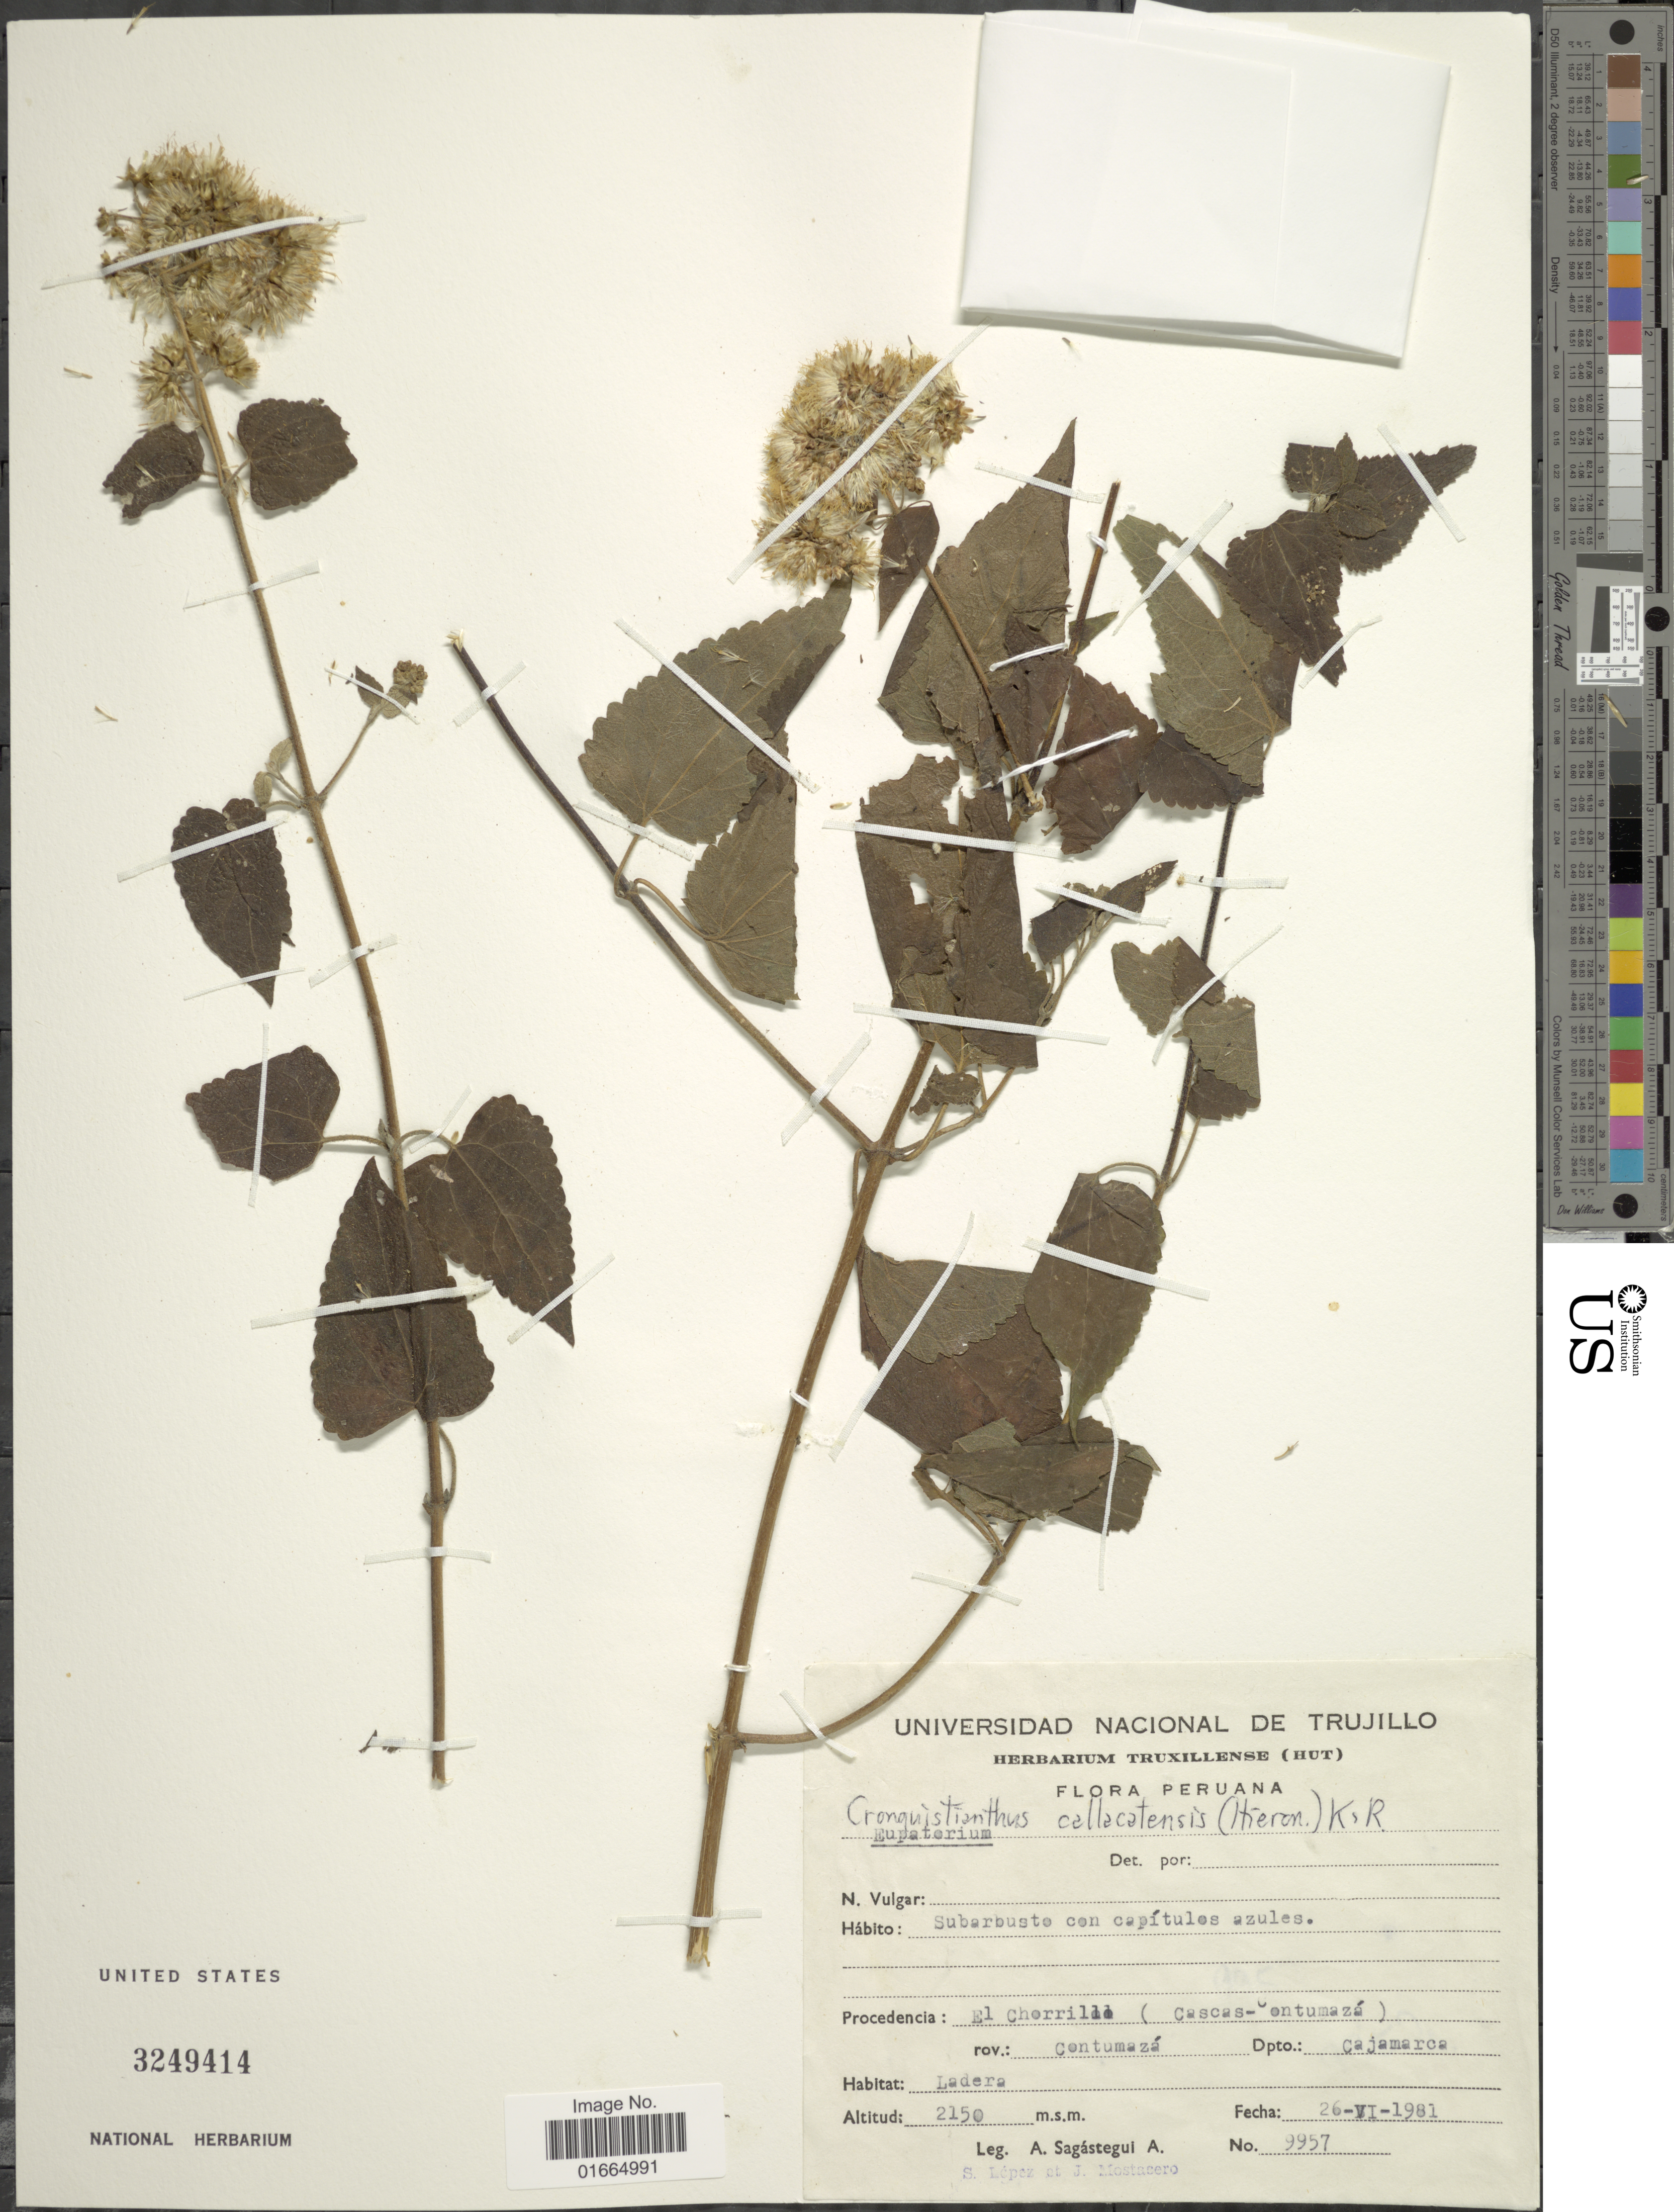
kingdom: Plantae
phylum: Tracheophyta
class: Magnoliopsida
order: Asterales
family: Asteraceae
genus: Cronquistianthus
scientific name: Cronquistianthus callacatensis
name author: (Hieron.) R.M. King & H. Rob.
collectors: A. Sagástegui A., S. Lopez & J. Mostacero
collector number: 9957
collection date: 1981-06-26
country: Peru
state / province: Cajamarca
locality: El Chorrillo (Cascas - Contumazá), Prov. Contumazá, Dpto. Cajamarca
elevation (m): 2150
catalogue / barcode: US 3249414